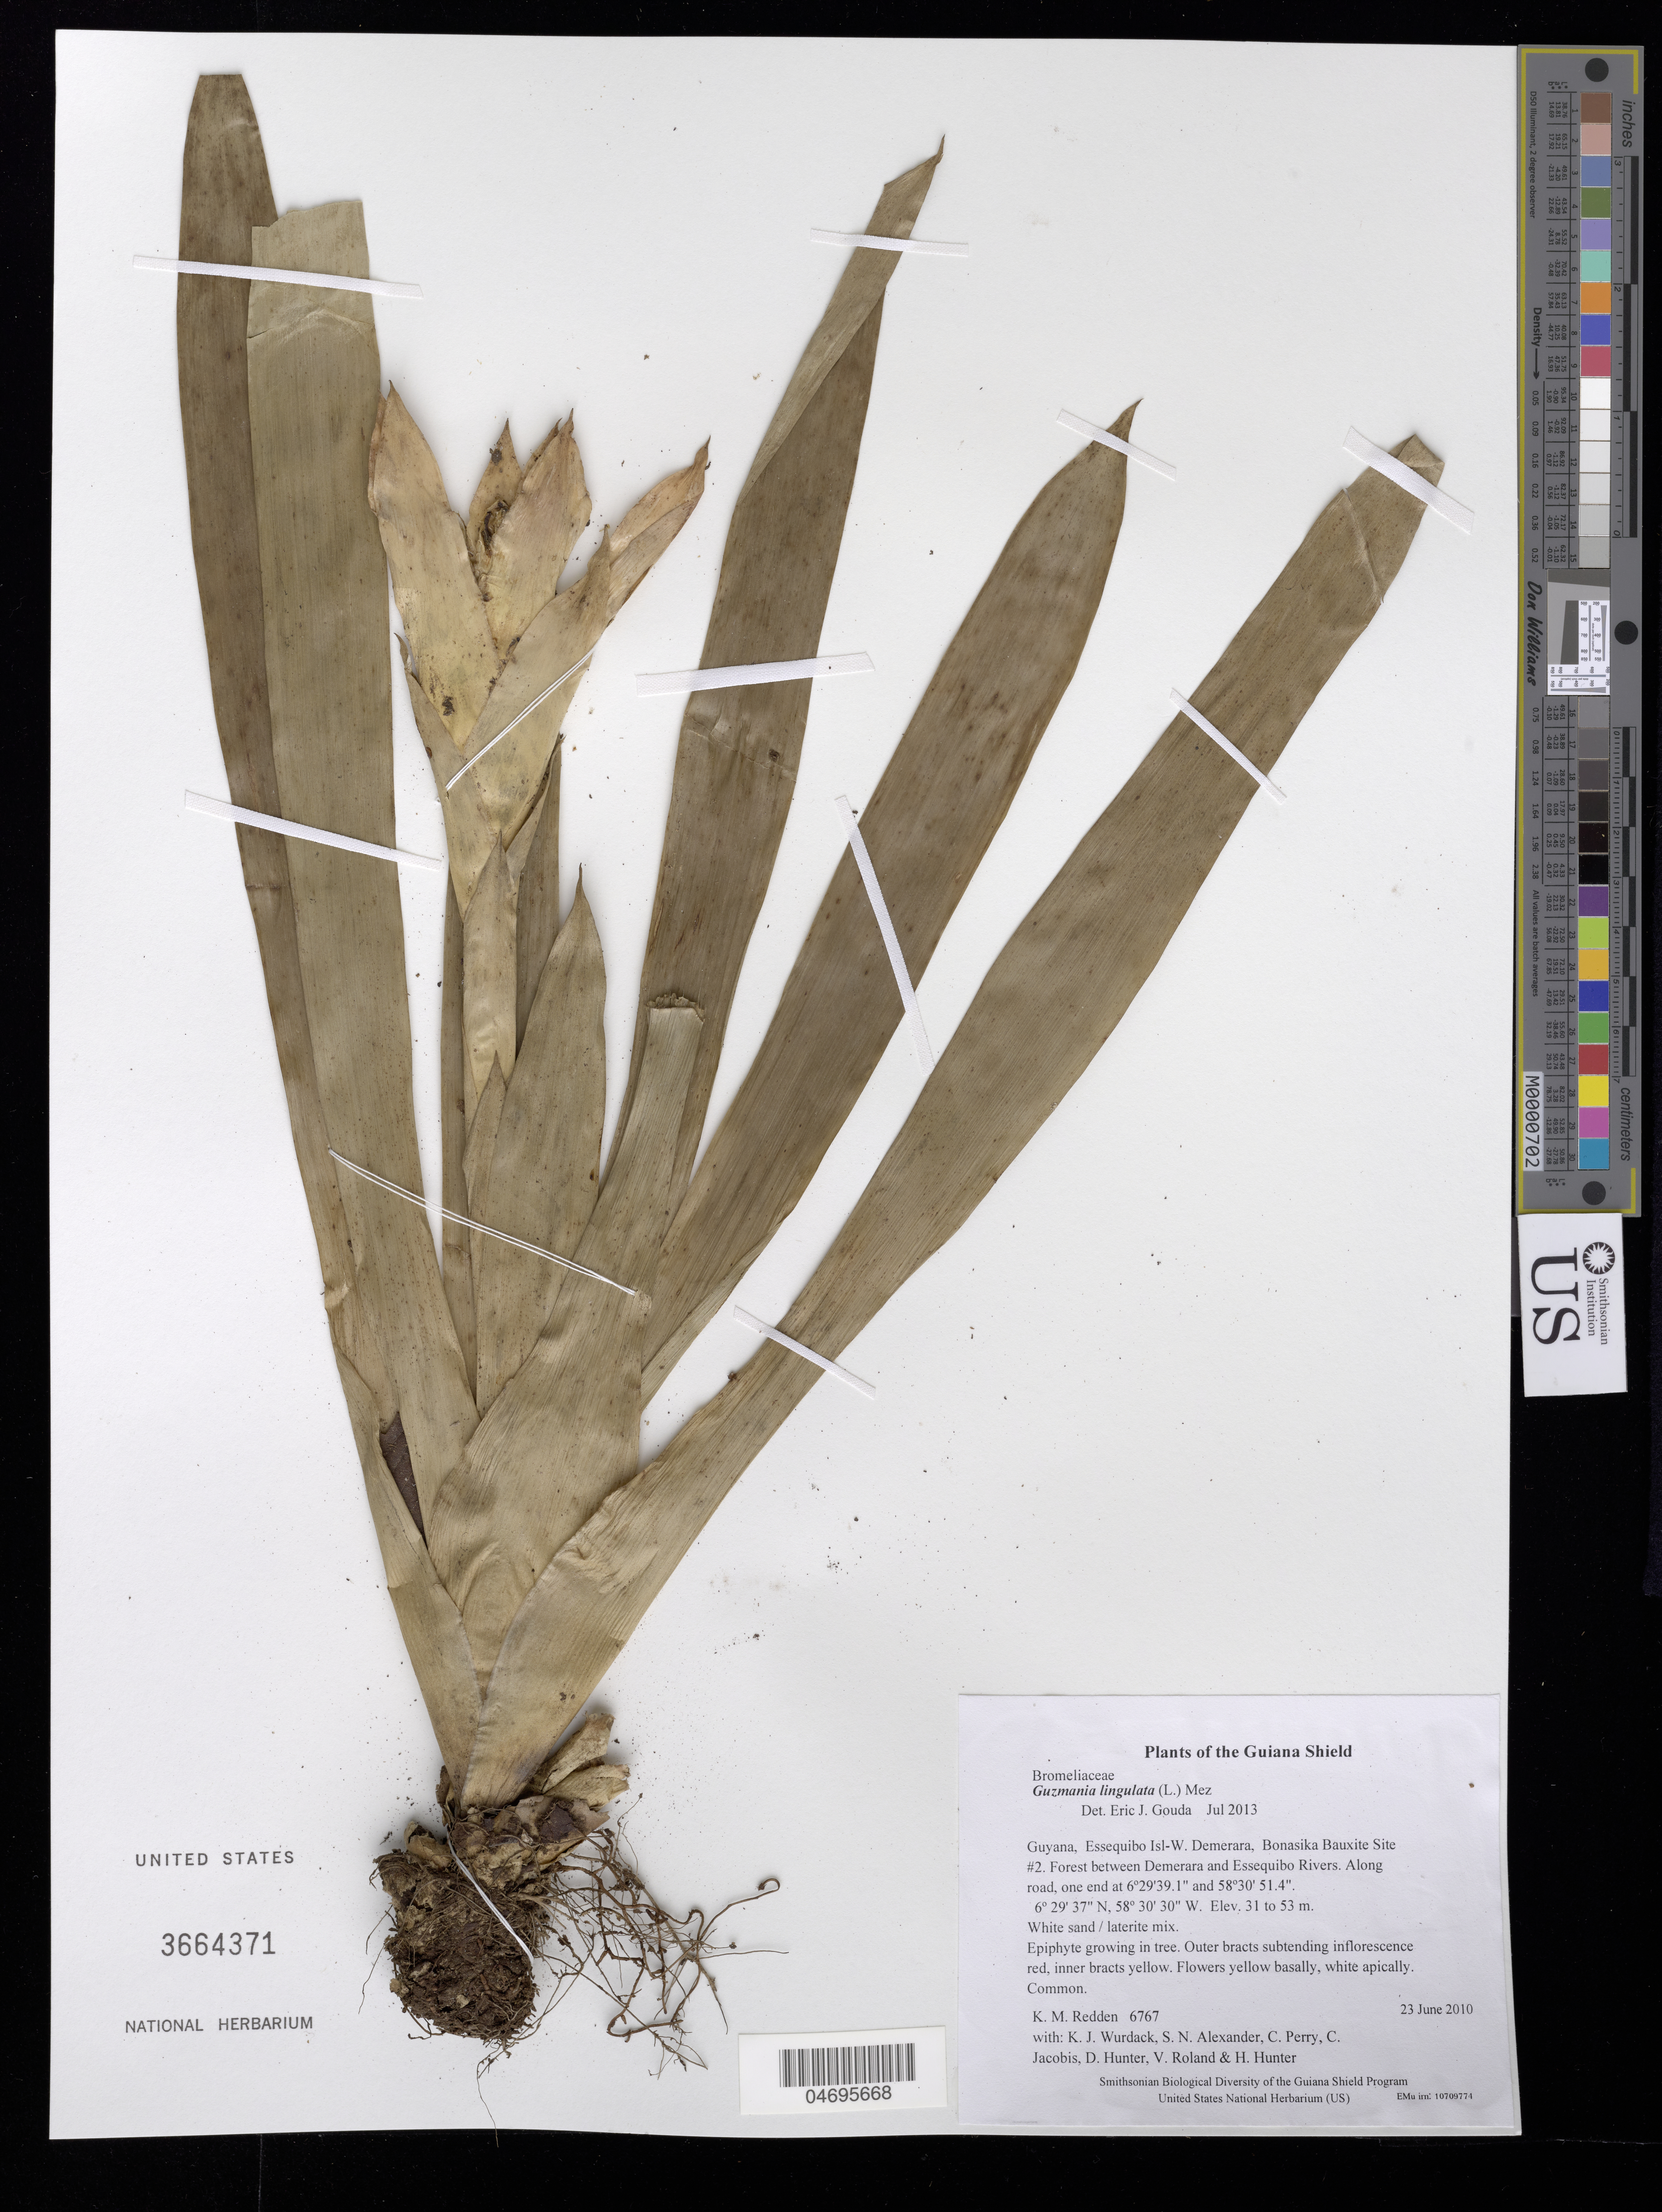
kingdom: Plantae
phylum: Tracheophyta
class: Liliopsida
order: Poales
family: Bromeliaceae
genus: Guzmania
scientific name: Guzmania lingulata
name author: (L.) Mez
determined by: Gouda, E. J.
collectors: K. M. Redden, K. Wurdack, S. N. Alexander, C. Perry, C. Jacobis, D. Hunter, V. Roland & H. Hunter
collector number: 6767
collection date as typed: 23 June 2010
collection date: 2010-06-23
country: Guyana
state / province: Essequibo Isl-W. Demerara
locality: Bonasika Bauxite Site #2. Forest between Demerara and Essequibo Rivers. Along road, one end at 6º29'39.1" and 58º30' 51.4"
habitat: White sand / laterite mix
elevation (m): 31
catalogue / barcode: US 3664371